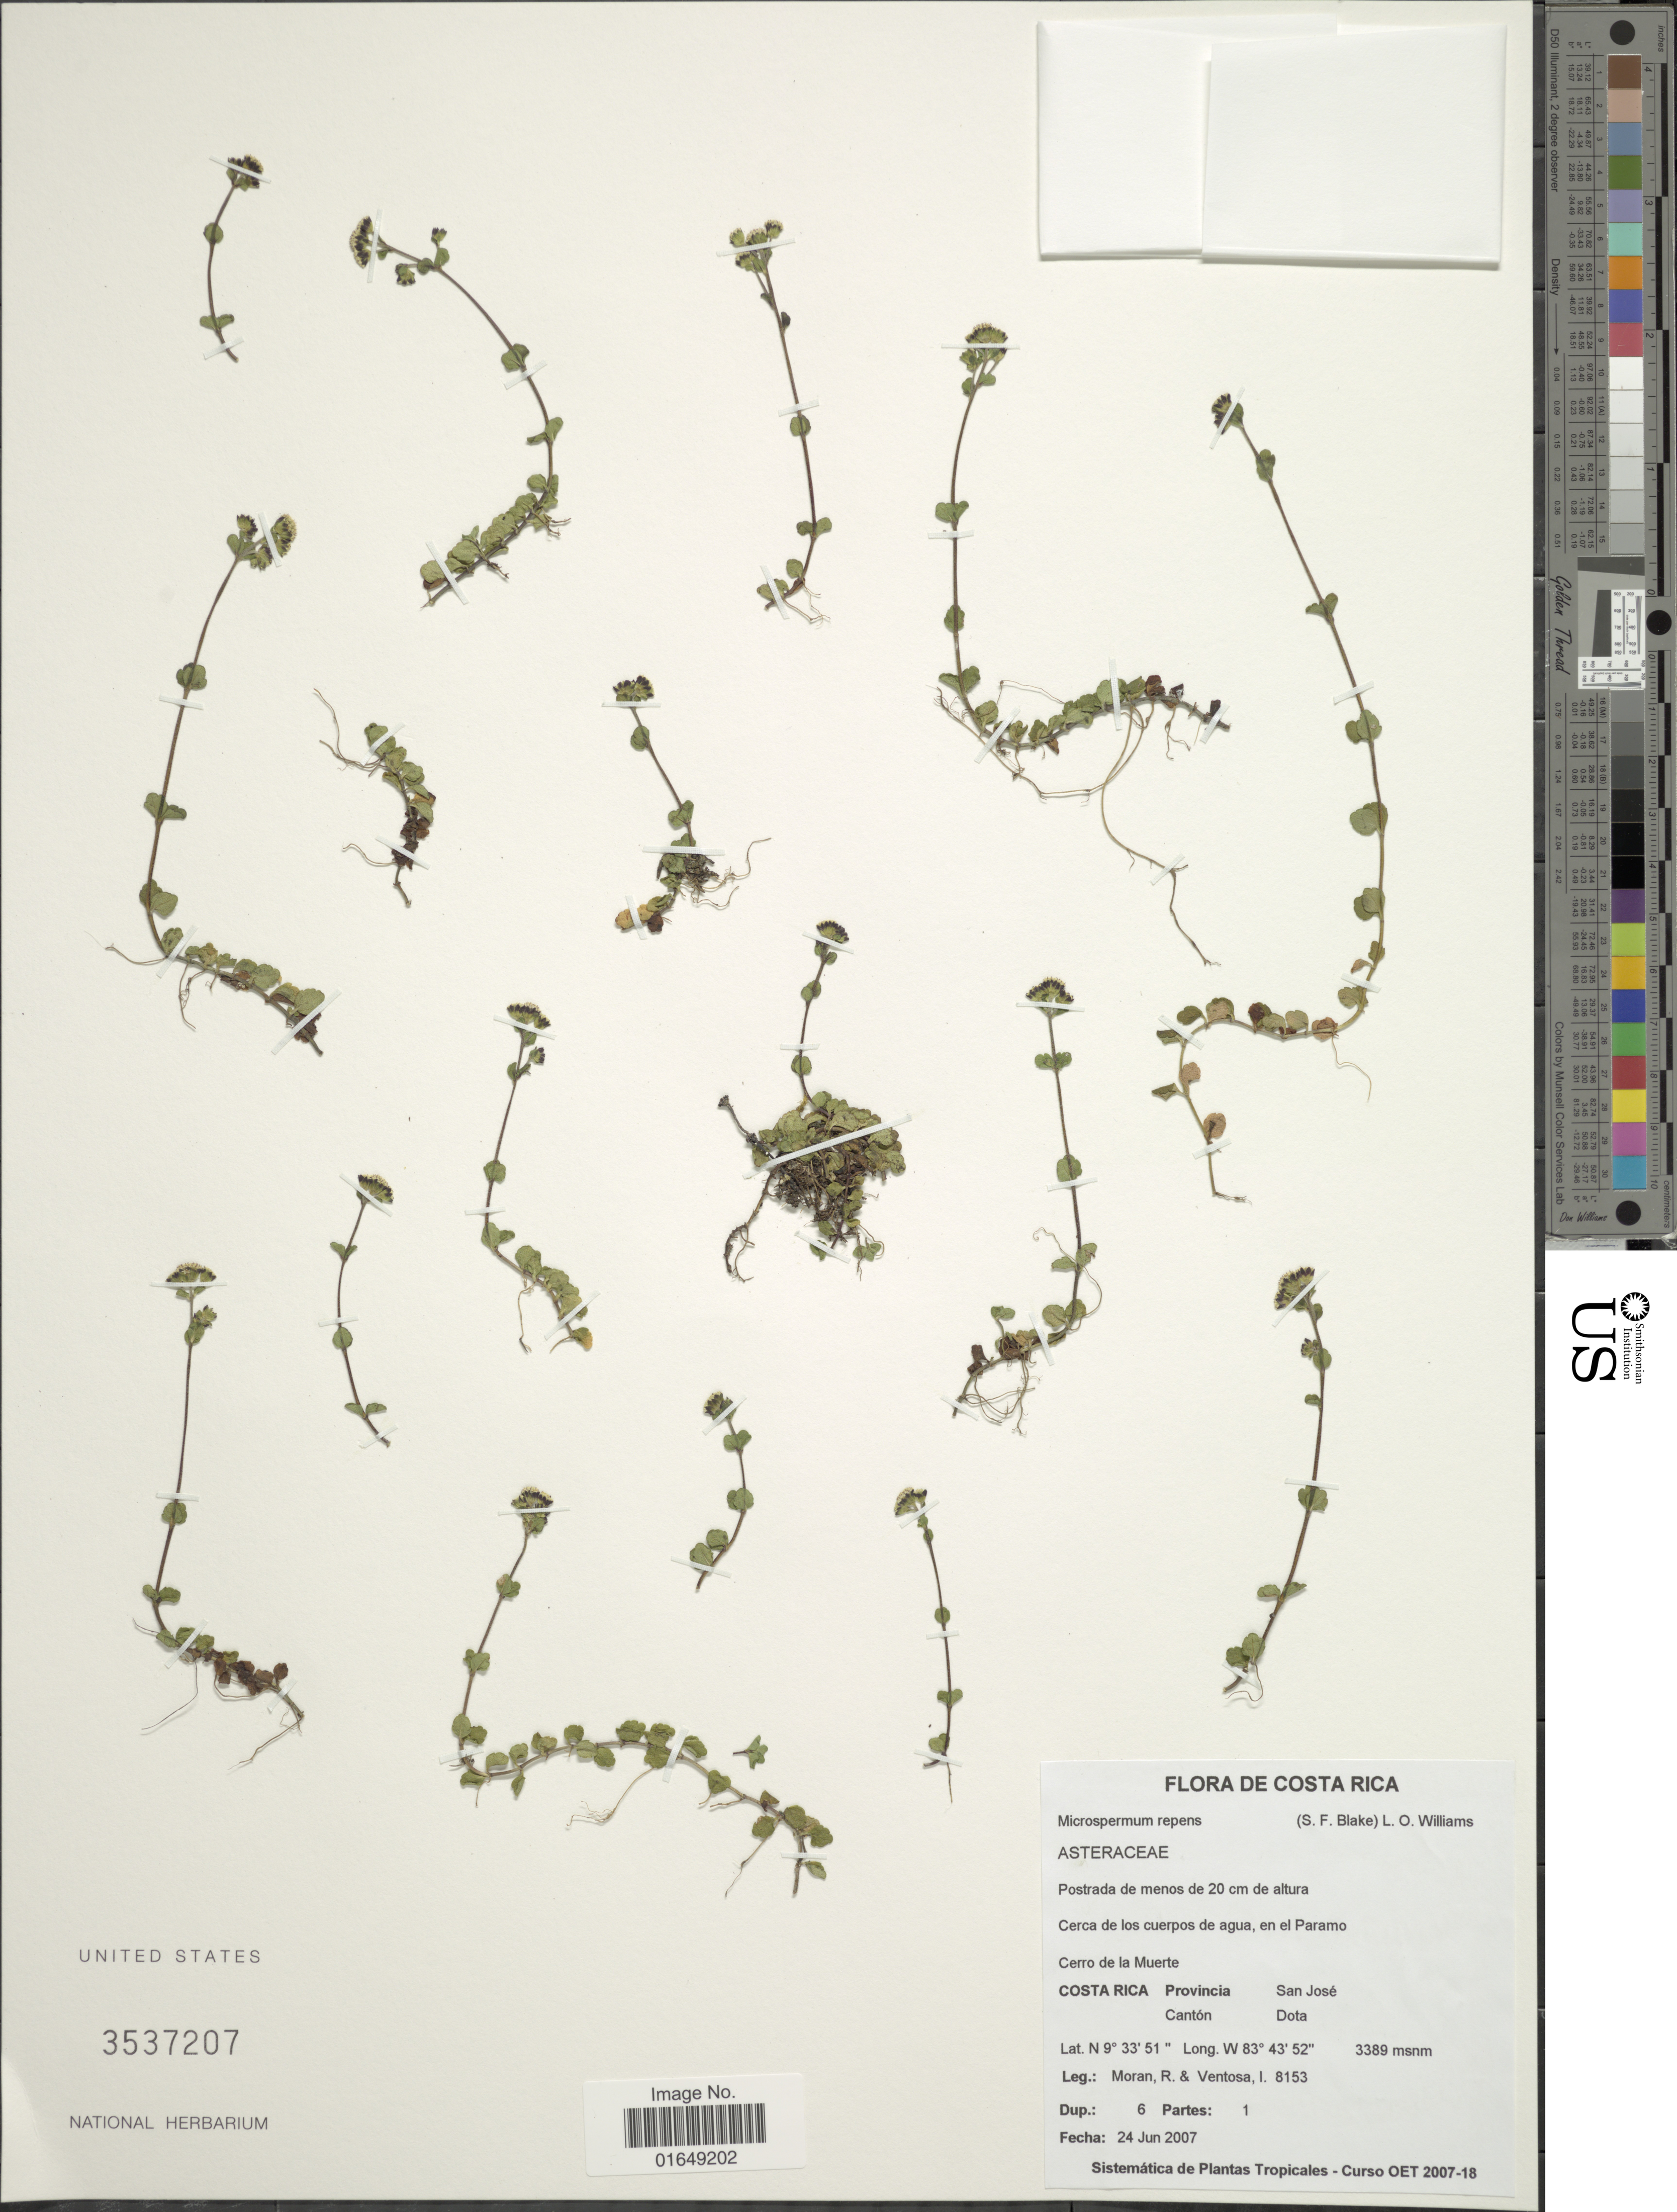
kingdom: Plantae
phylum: Tracheophyta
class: Magnoliopsida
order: Asterales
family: Asteraceae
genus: Iltisia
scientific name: Iltisia repens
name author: S.F. Blake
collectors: R. Moran & I. Ventosa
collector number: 8153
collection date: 2007-06-24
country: Costa Rica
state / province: San José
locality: Cantón Dota, cerca de los cuerpos de agua, en al Paramo, Cerro de la Muerte.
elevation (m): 3389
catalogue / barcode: US 3537207